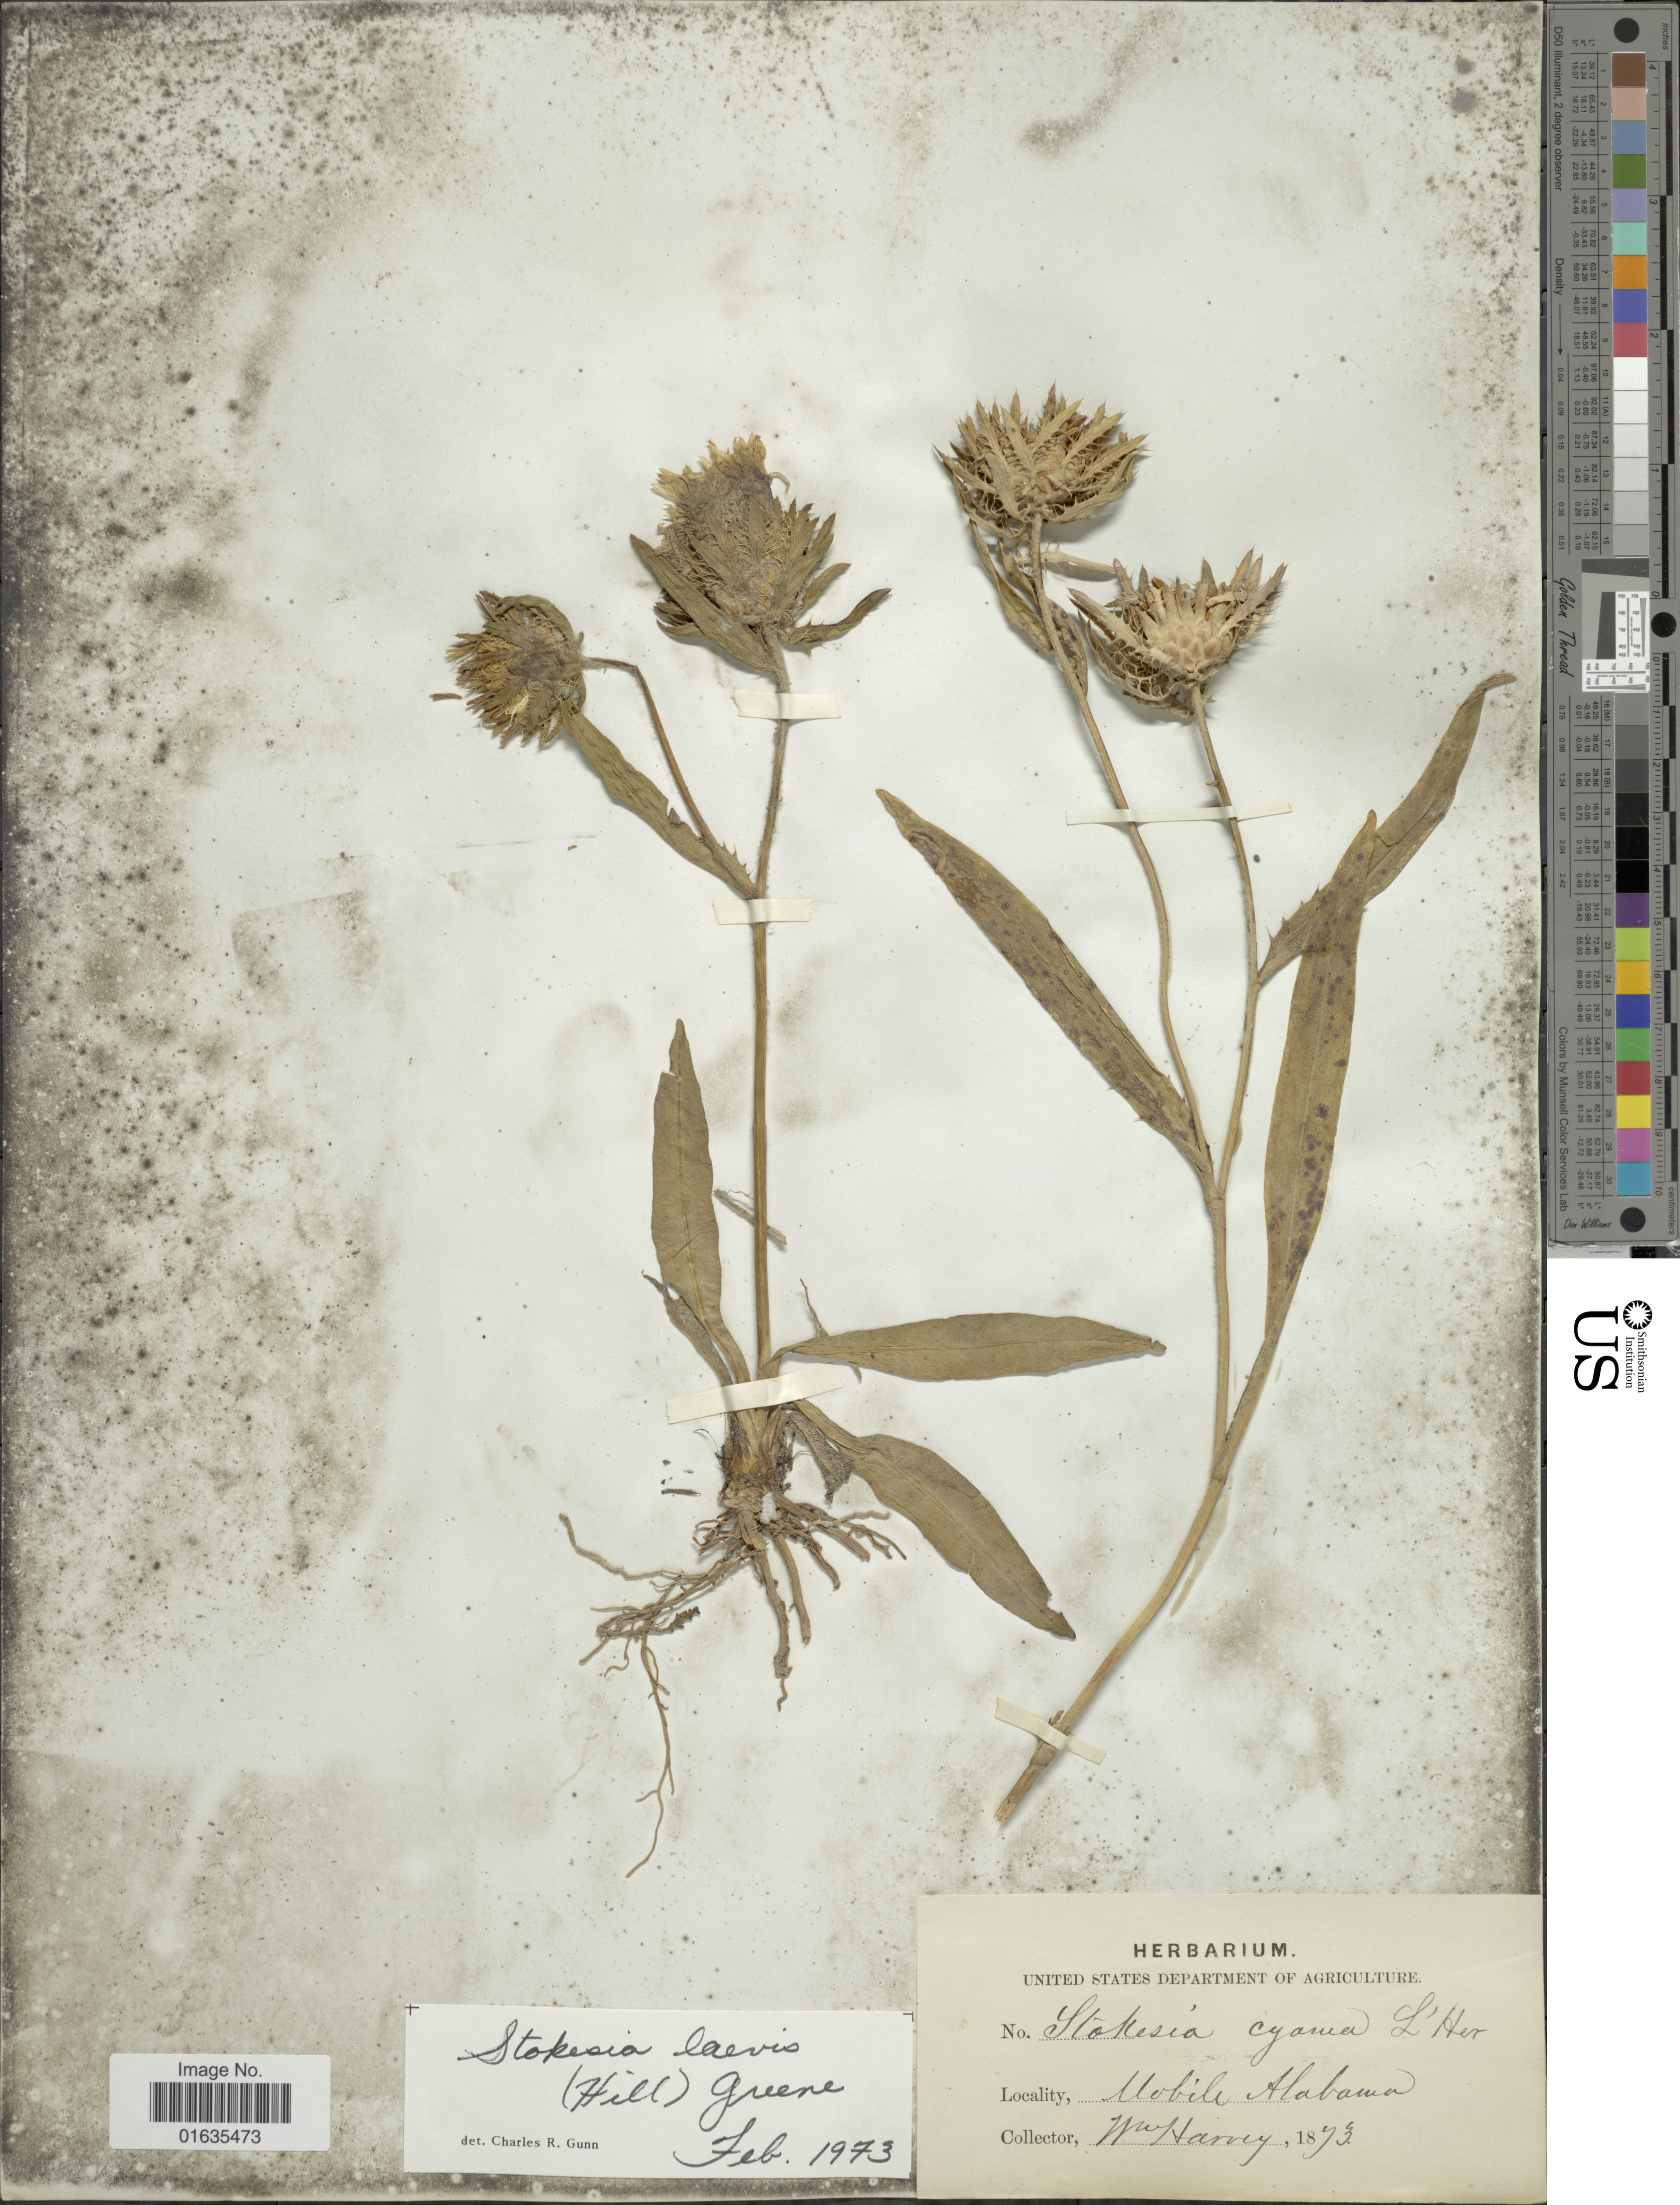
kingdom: Plantae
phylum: Tracheophyta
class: Magnoliopsida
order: Asterales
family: Asteraceae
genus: Stokesia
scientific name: Stokesia laevis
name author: (Hill) Greene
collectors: W. Harvey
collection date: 1873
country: United States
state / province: Alabama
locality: Mobile